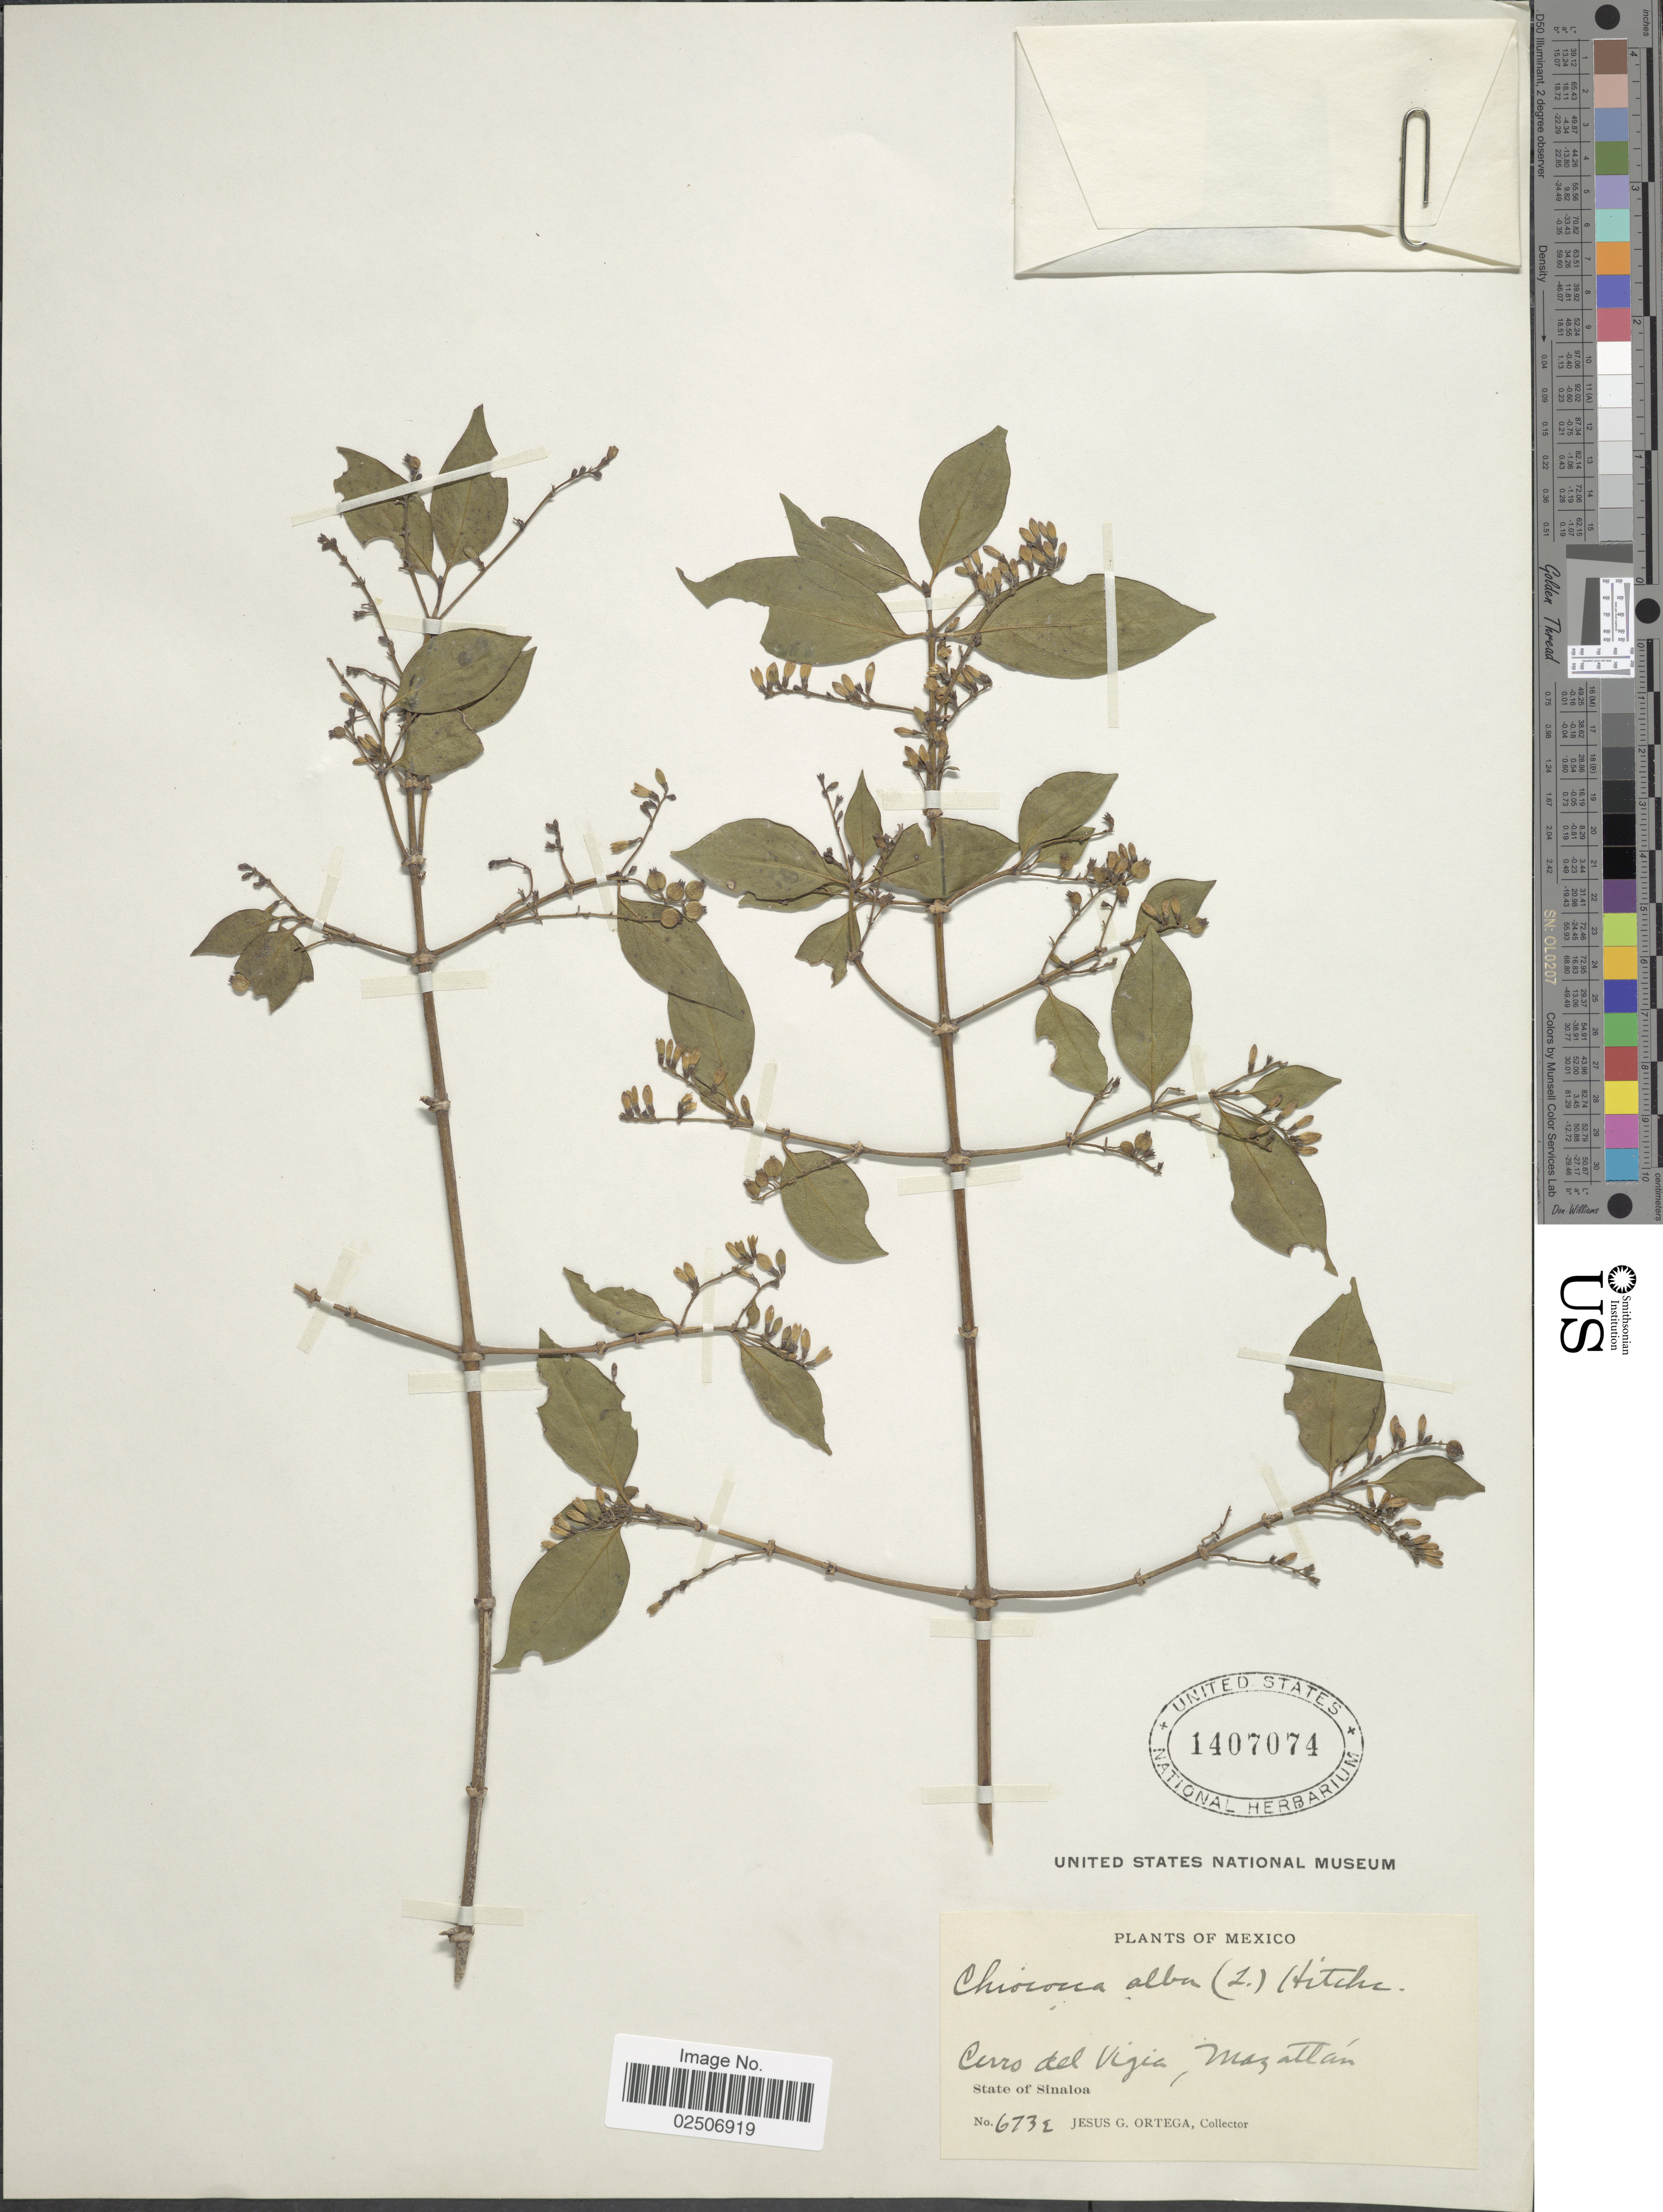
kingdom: Plantae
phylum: Tracheophyta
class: Magnoliopsida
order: Gentianales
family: Rubiaceae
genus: Chiococca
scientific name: Chiococca alba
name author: (L.) Hitchc.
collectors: J. Ortega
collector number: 6732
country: Mexico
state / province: Sinaloa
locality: Cerro del Vigia, Mazatlan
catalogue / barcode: US 1407074